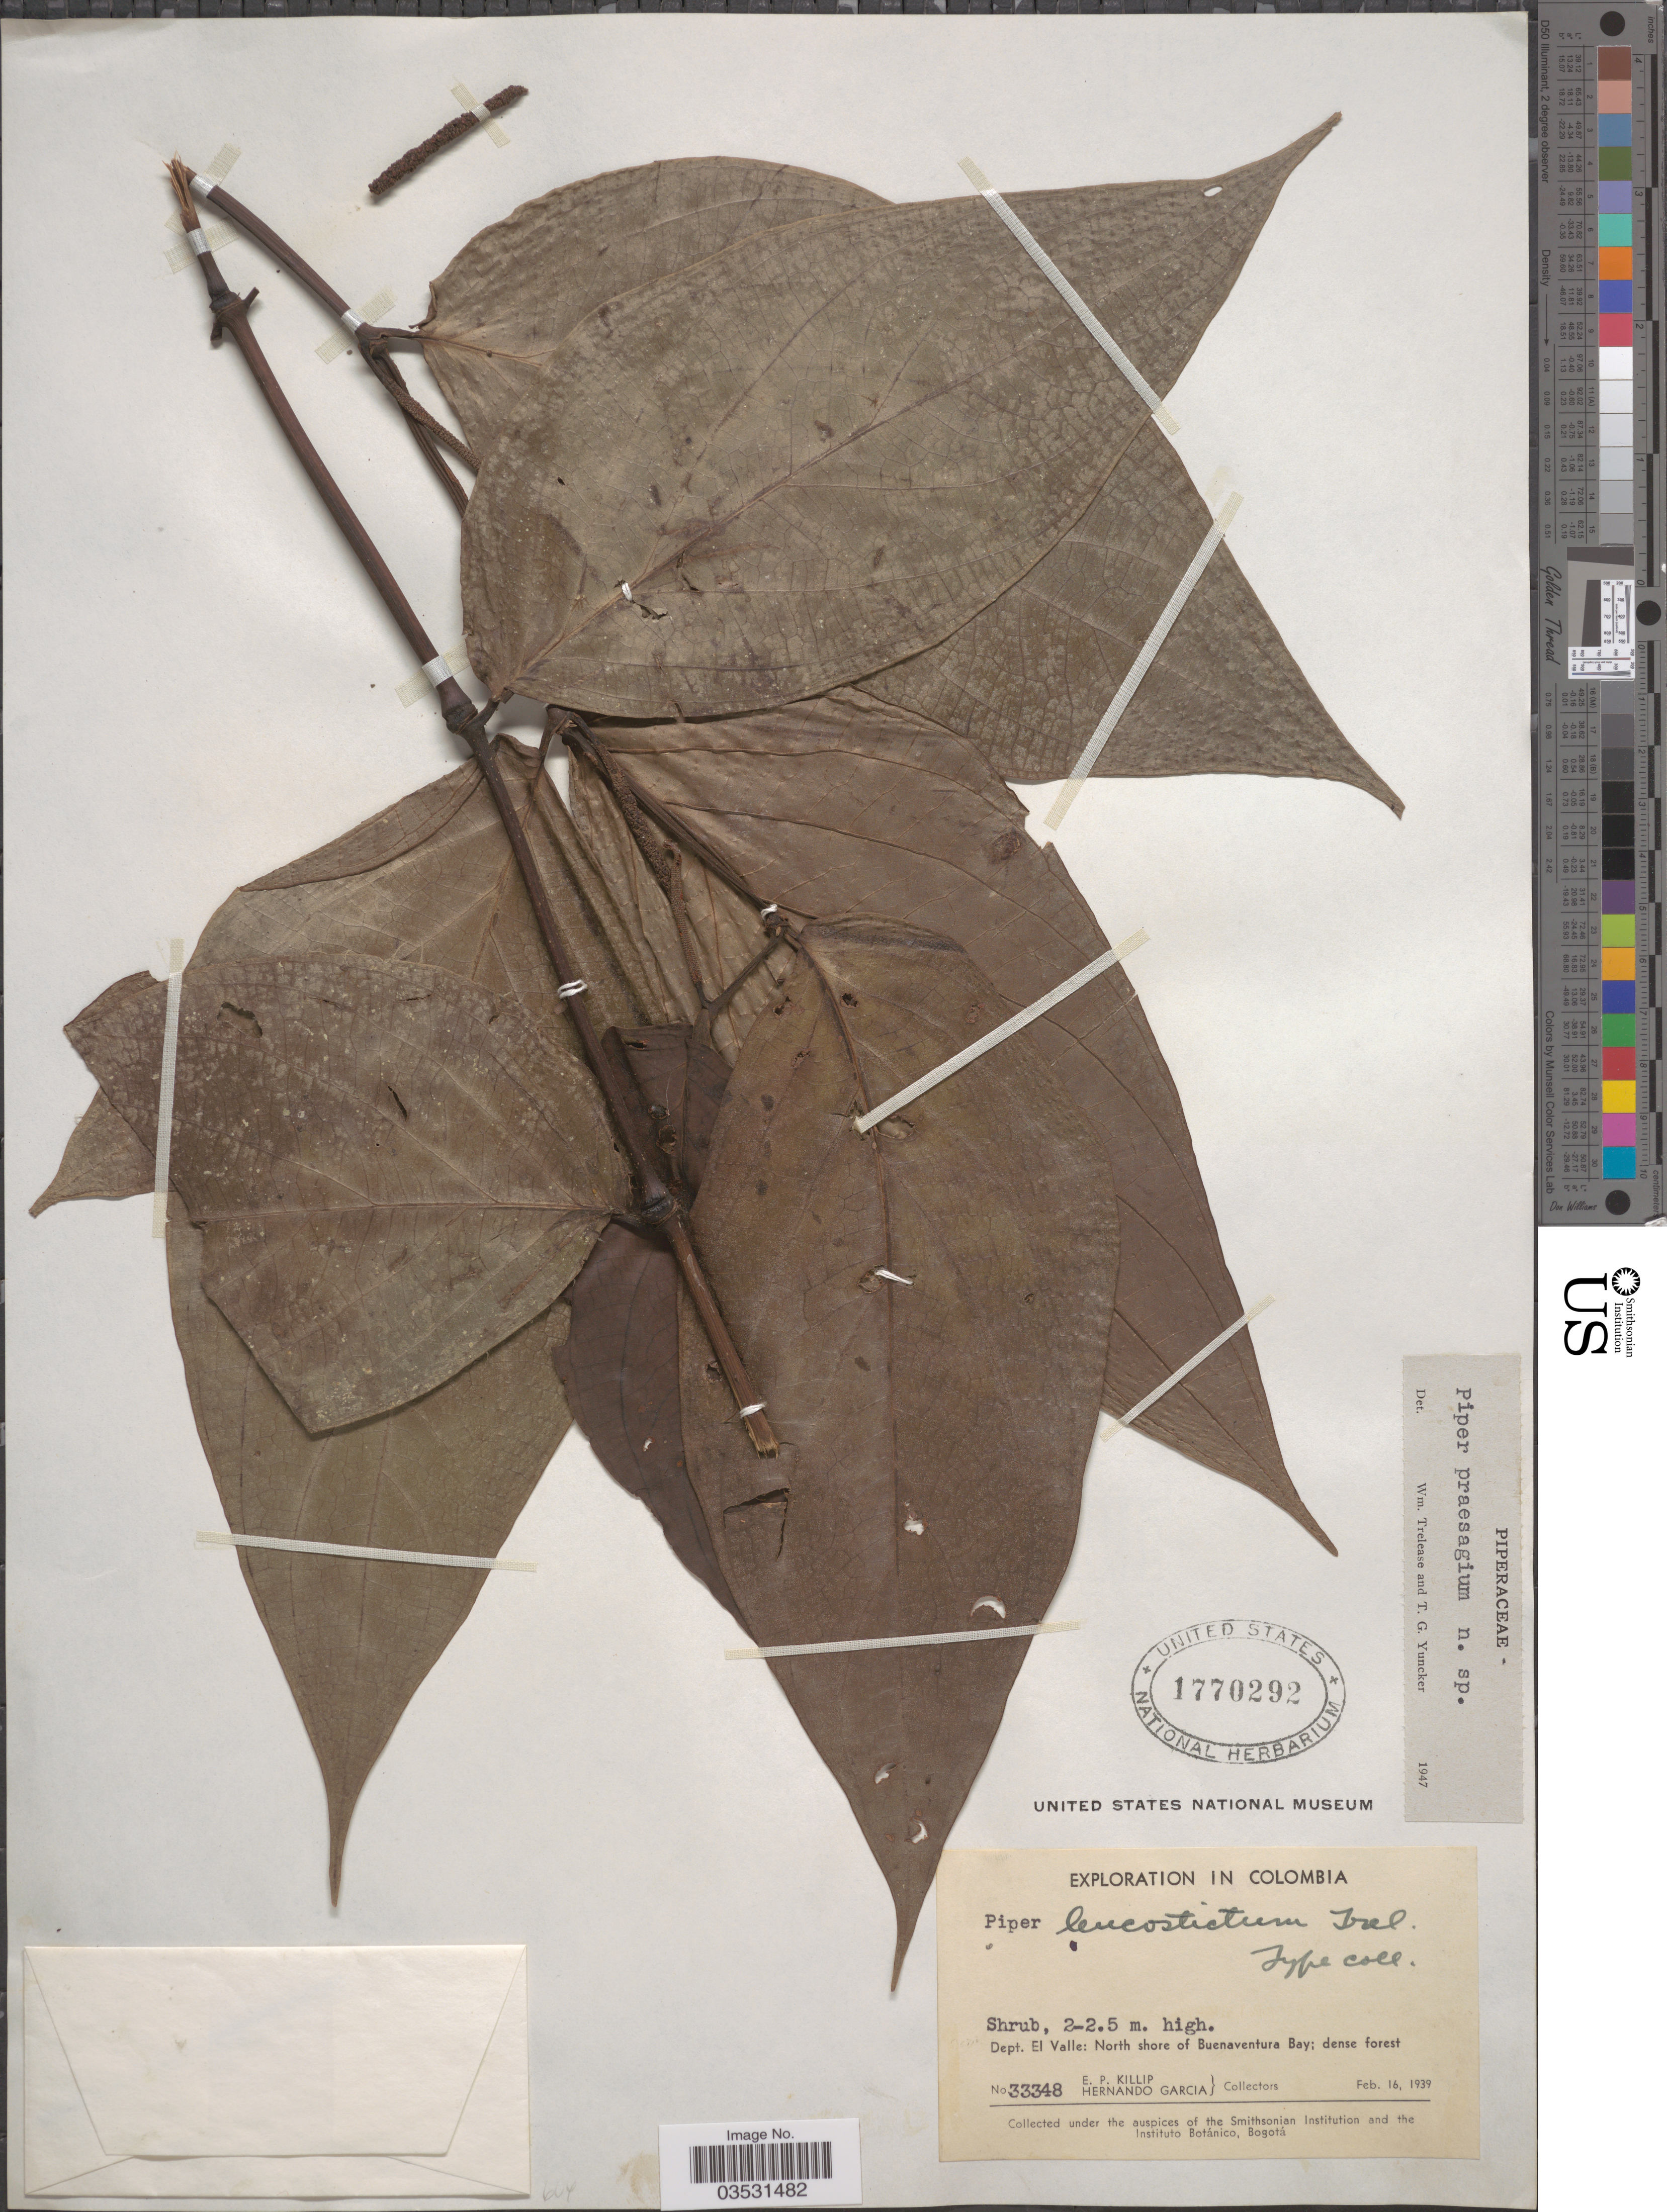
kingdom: Plantae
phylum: Tracheophyta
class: Magnoliopsida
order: Piperales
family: Piperaceae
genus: Piper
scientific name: Piper praesagium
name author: Trel. & Yunck.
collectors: E. P. Killip & H. Garcia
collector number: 33348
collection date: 1939-02-16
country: Colombia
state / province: Valle del Cauca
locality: Dept. El Valle: North shore of Buenaventura Bay.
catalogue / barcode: US 1770292